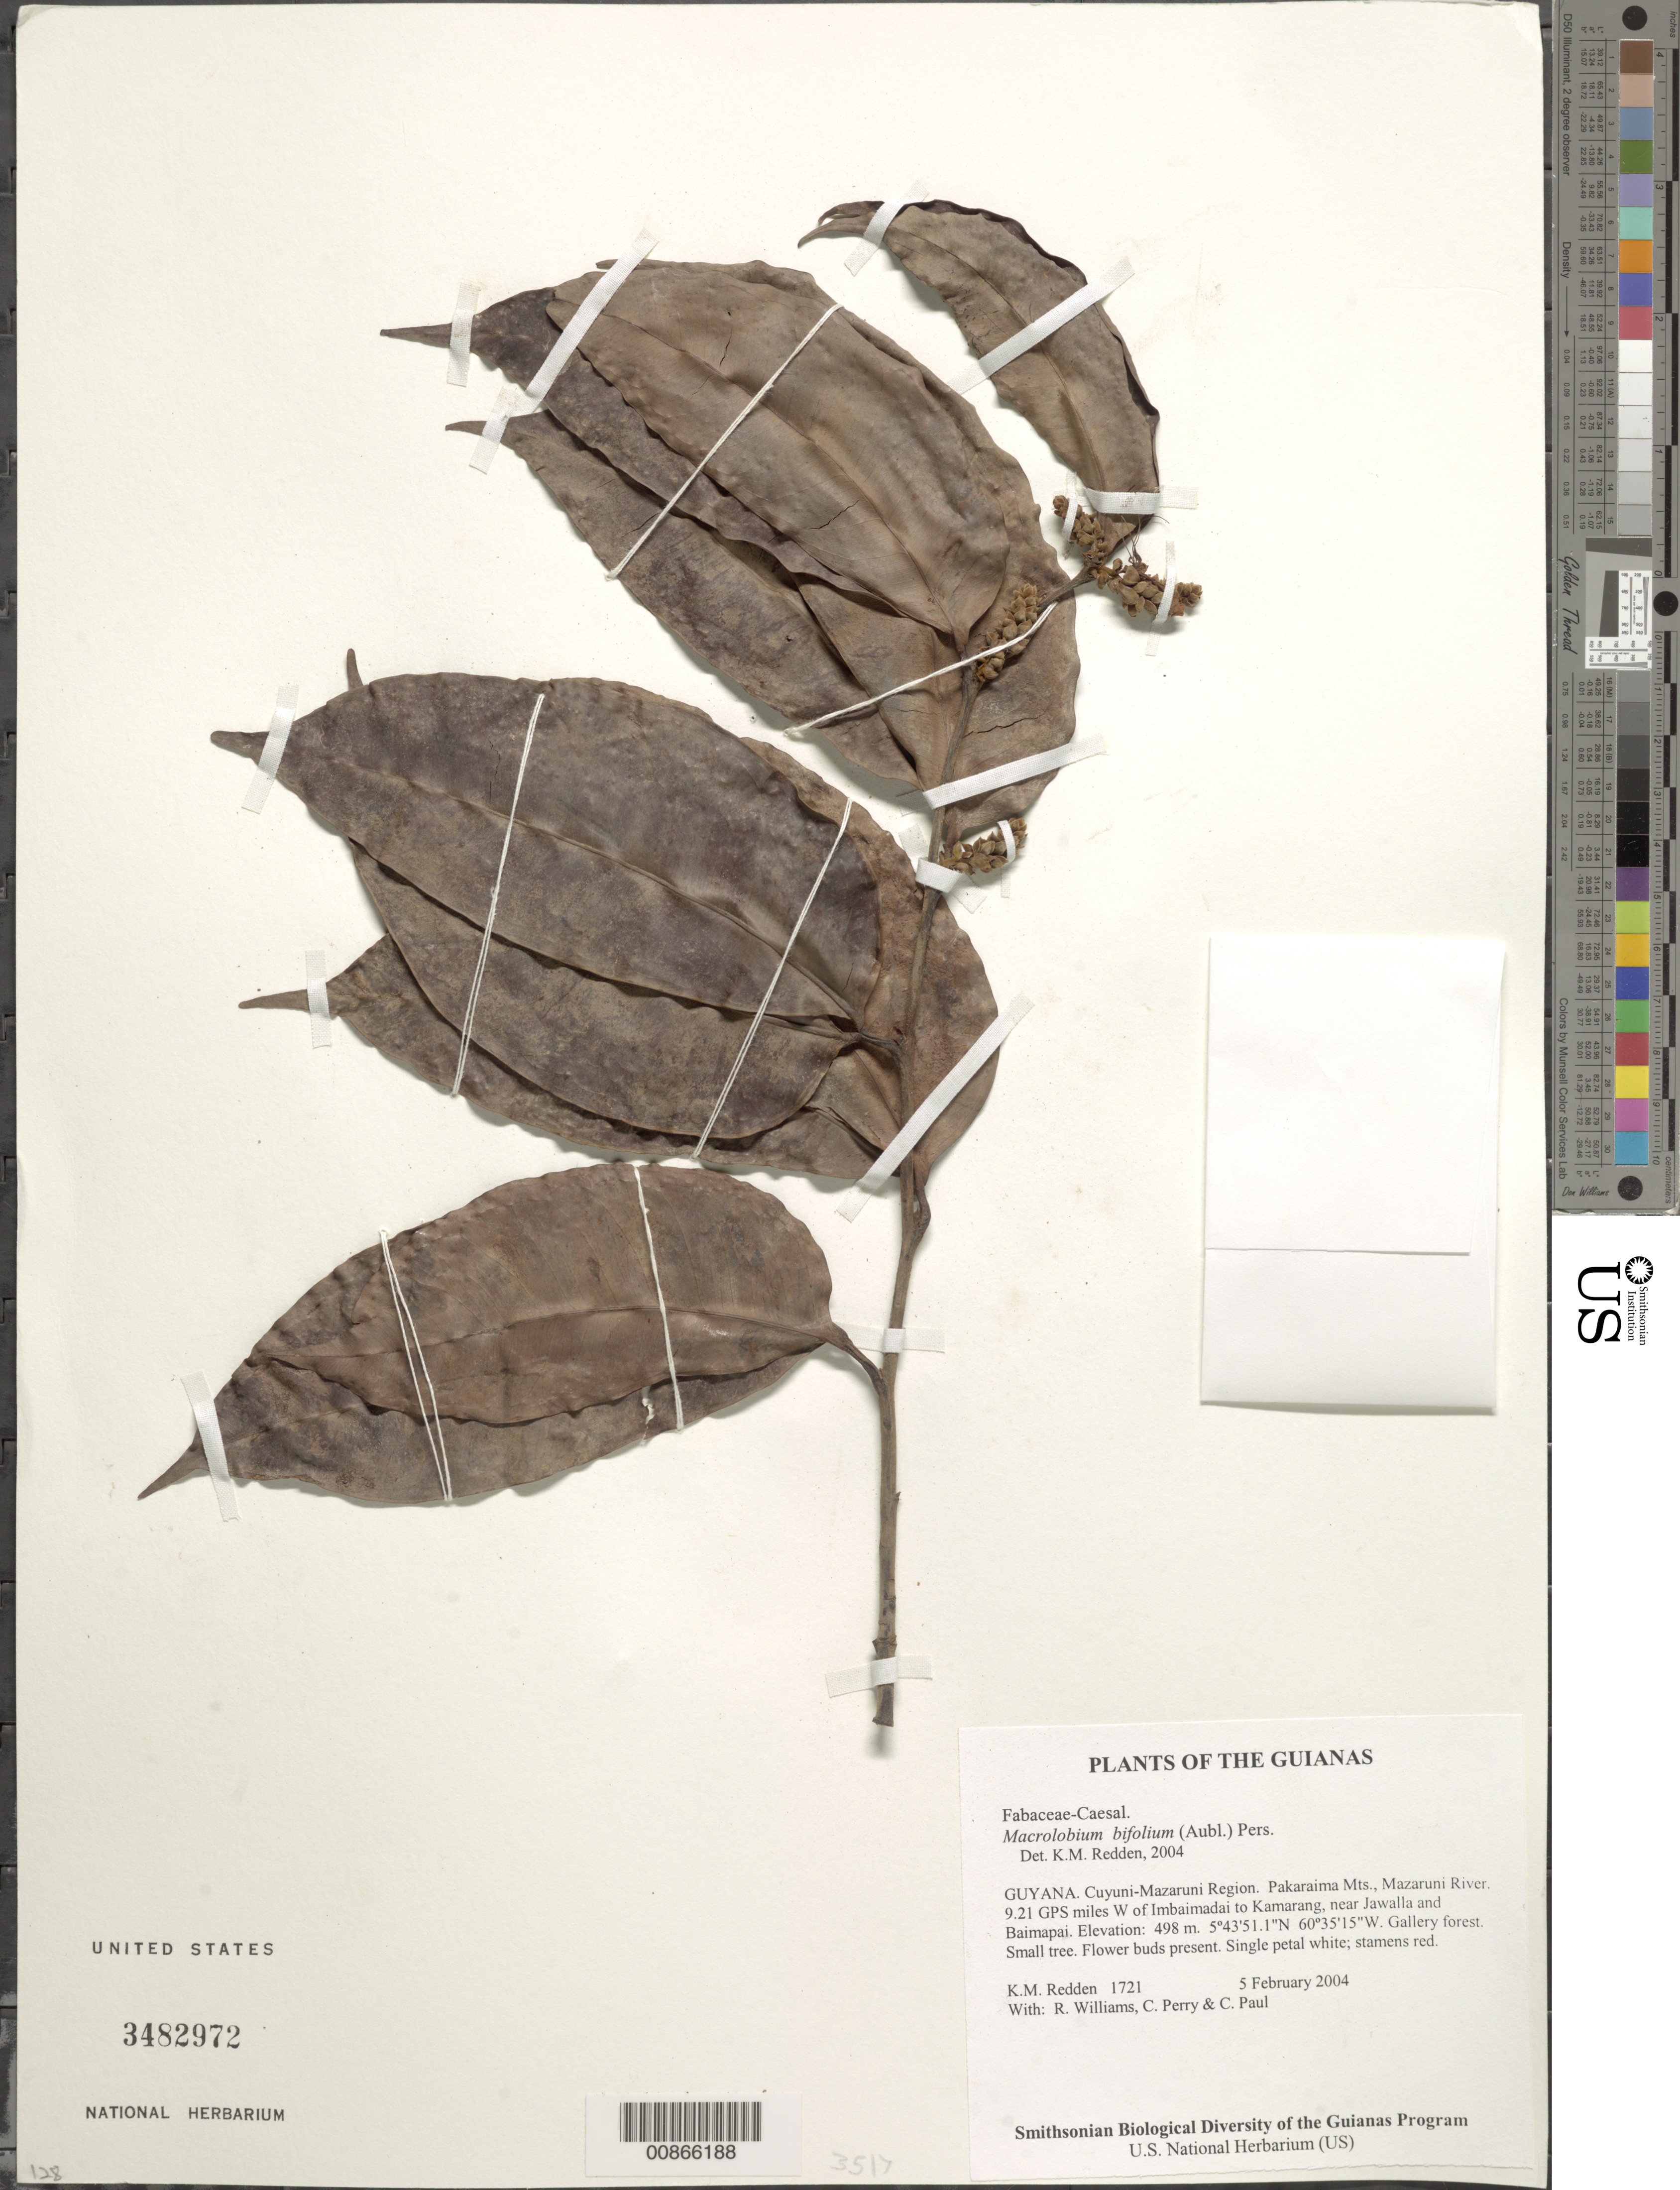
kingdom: Plantae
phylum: Tracheophyta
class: Magnoliopsida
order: Fabales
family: Fabaceae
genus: Macrolobium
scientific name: Macrolobium angustifolium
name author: (Benth.) R.S. Cowan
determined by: Trujillo, A. M.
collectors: K. M. Redden, R. Williams, C. Perry & C. Paul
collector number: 1721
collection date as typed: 5 February 2004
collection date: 2004-02-05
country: Guyana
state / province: Cuyuni-Mazaruni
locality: Pakaraima Mts., Mazaruni River. 9.21 GPS miles W of Imbaimadai to Kamarang, near Jawalla and Baimapai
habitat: Gallery forest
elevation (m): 498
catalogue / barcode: US 3482972